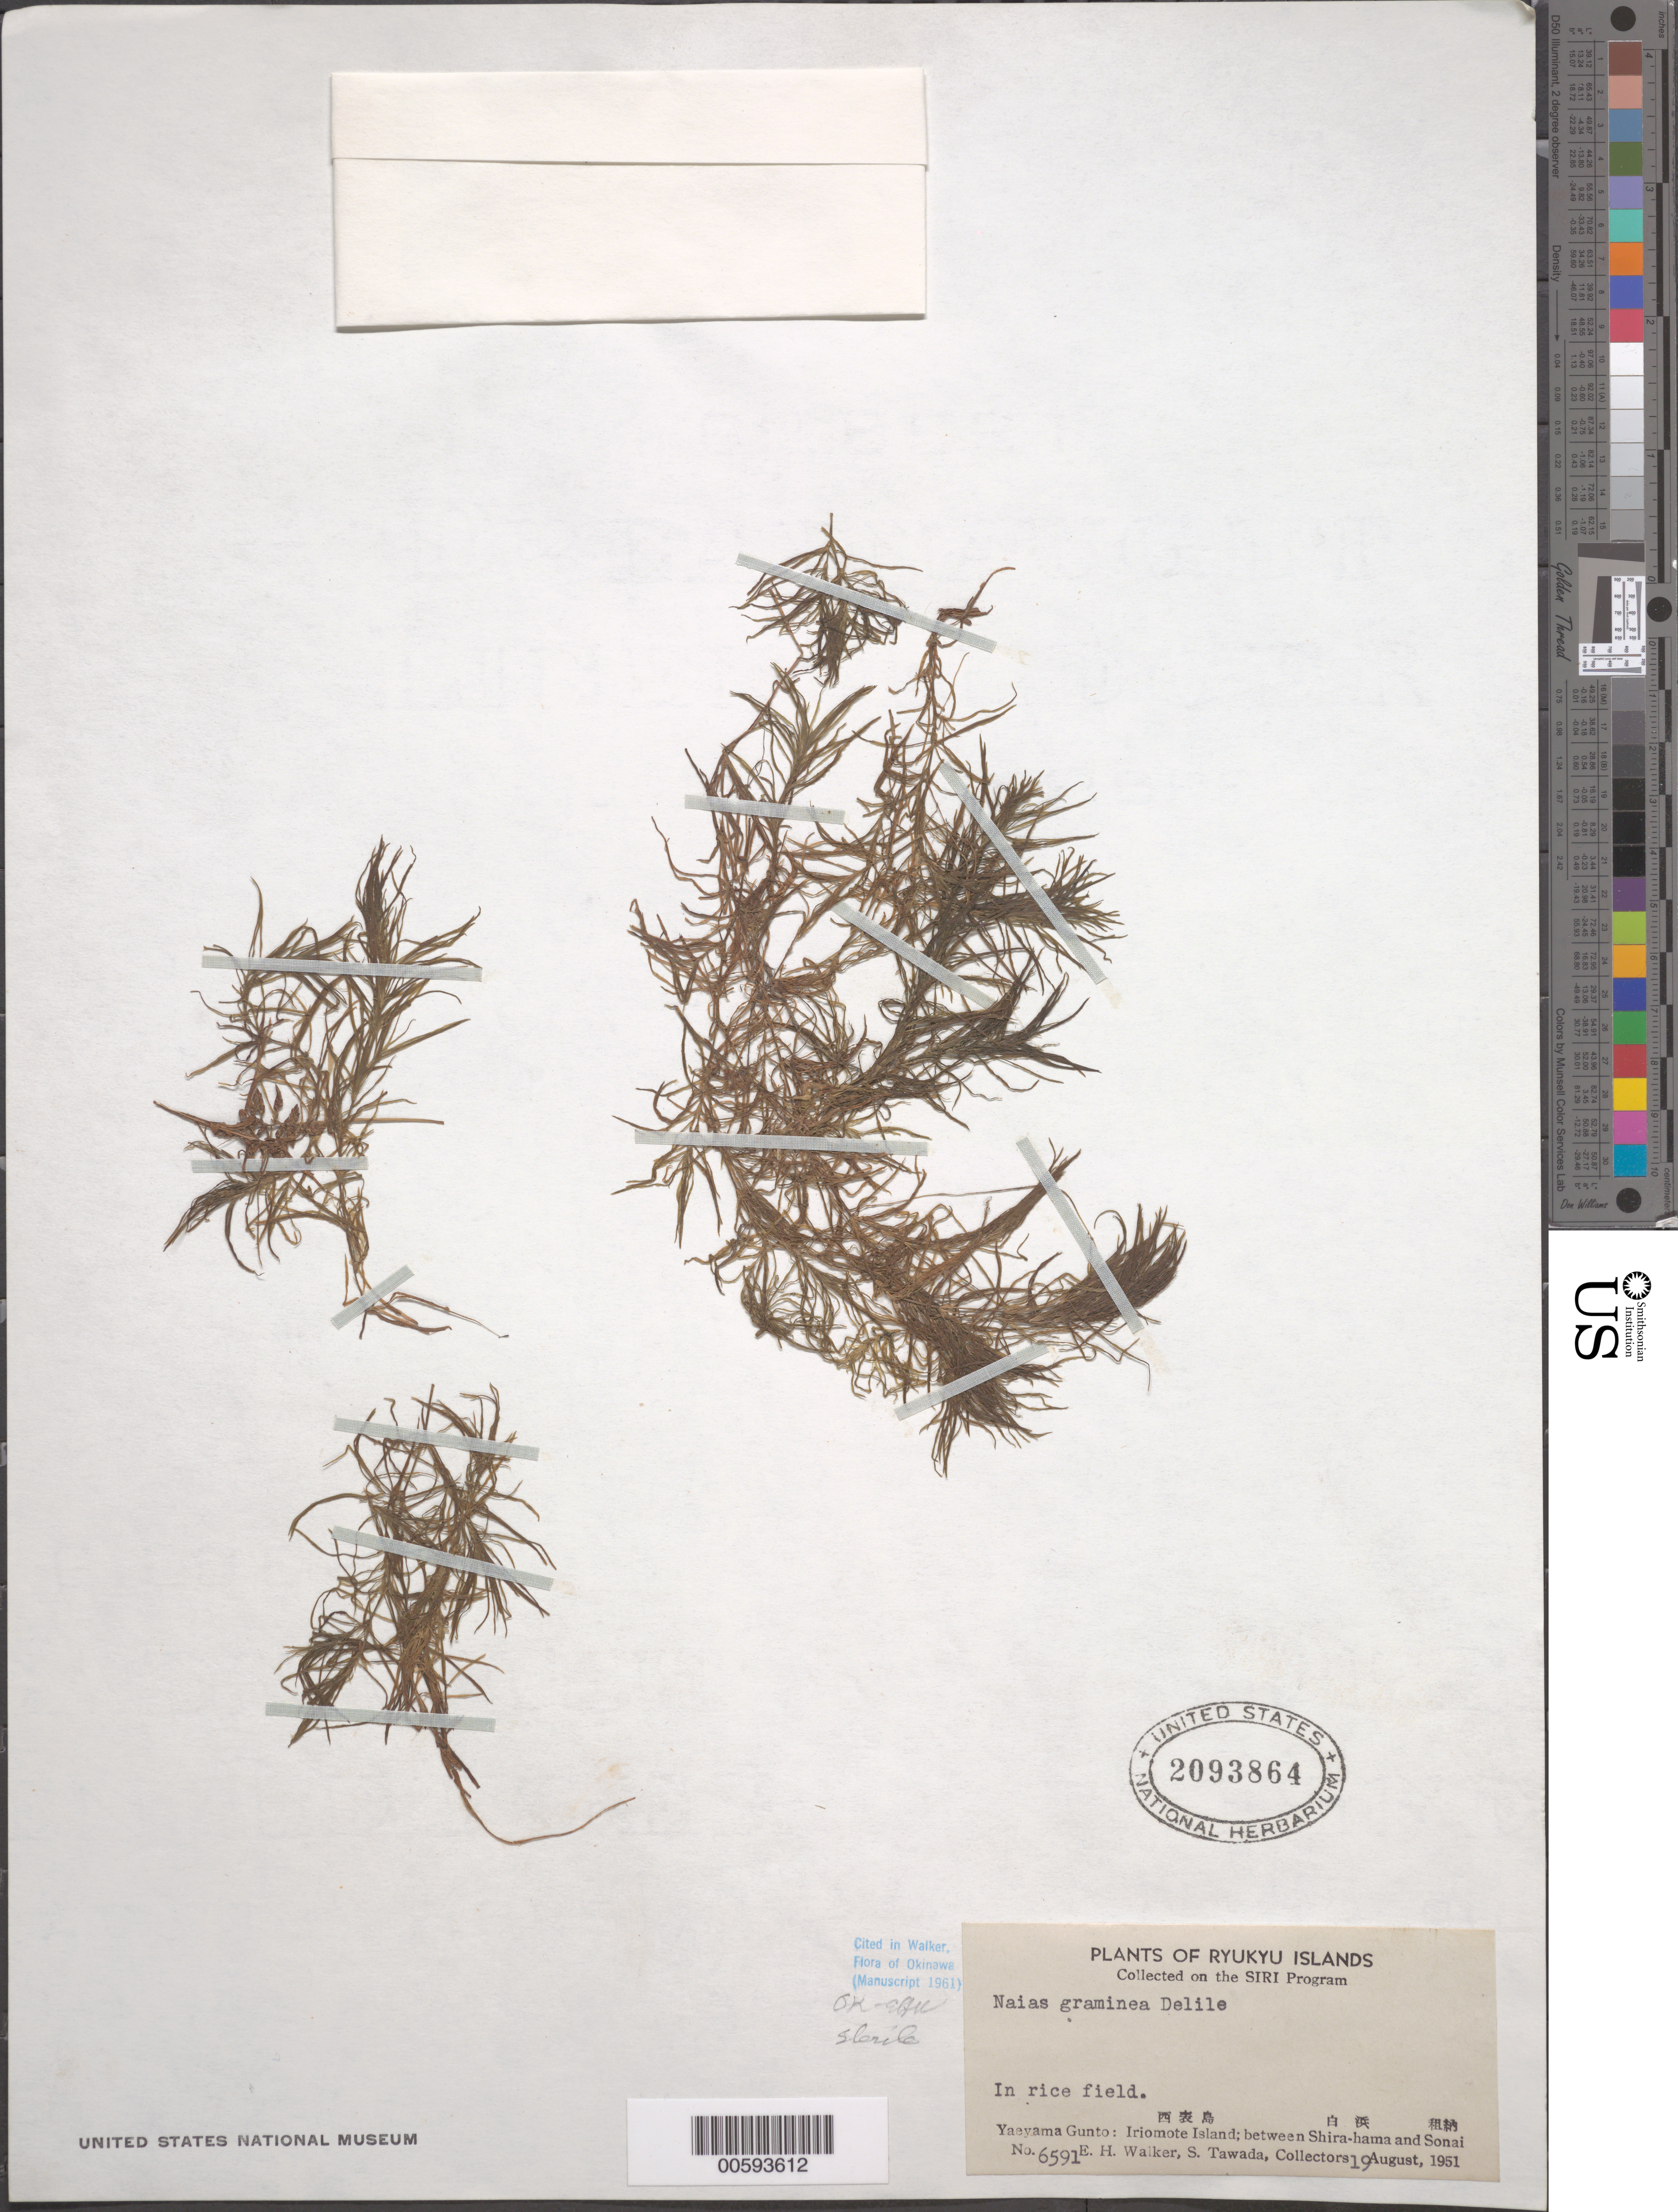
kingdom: Plantae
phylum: Tracheophyta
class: Liliopsida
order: Alismatales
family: Hydrocharitaceae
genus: Najas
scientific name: Najas graminea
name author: Delile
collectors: E. H. Walker & S. Tawada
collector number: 6591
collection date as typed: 19 Aug 1951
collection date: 1951-08-19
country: Japan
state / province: Okinawa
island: Iriomote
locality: Yaeyama Gunto [Sakishima Is.]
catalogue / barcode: US 2093864